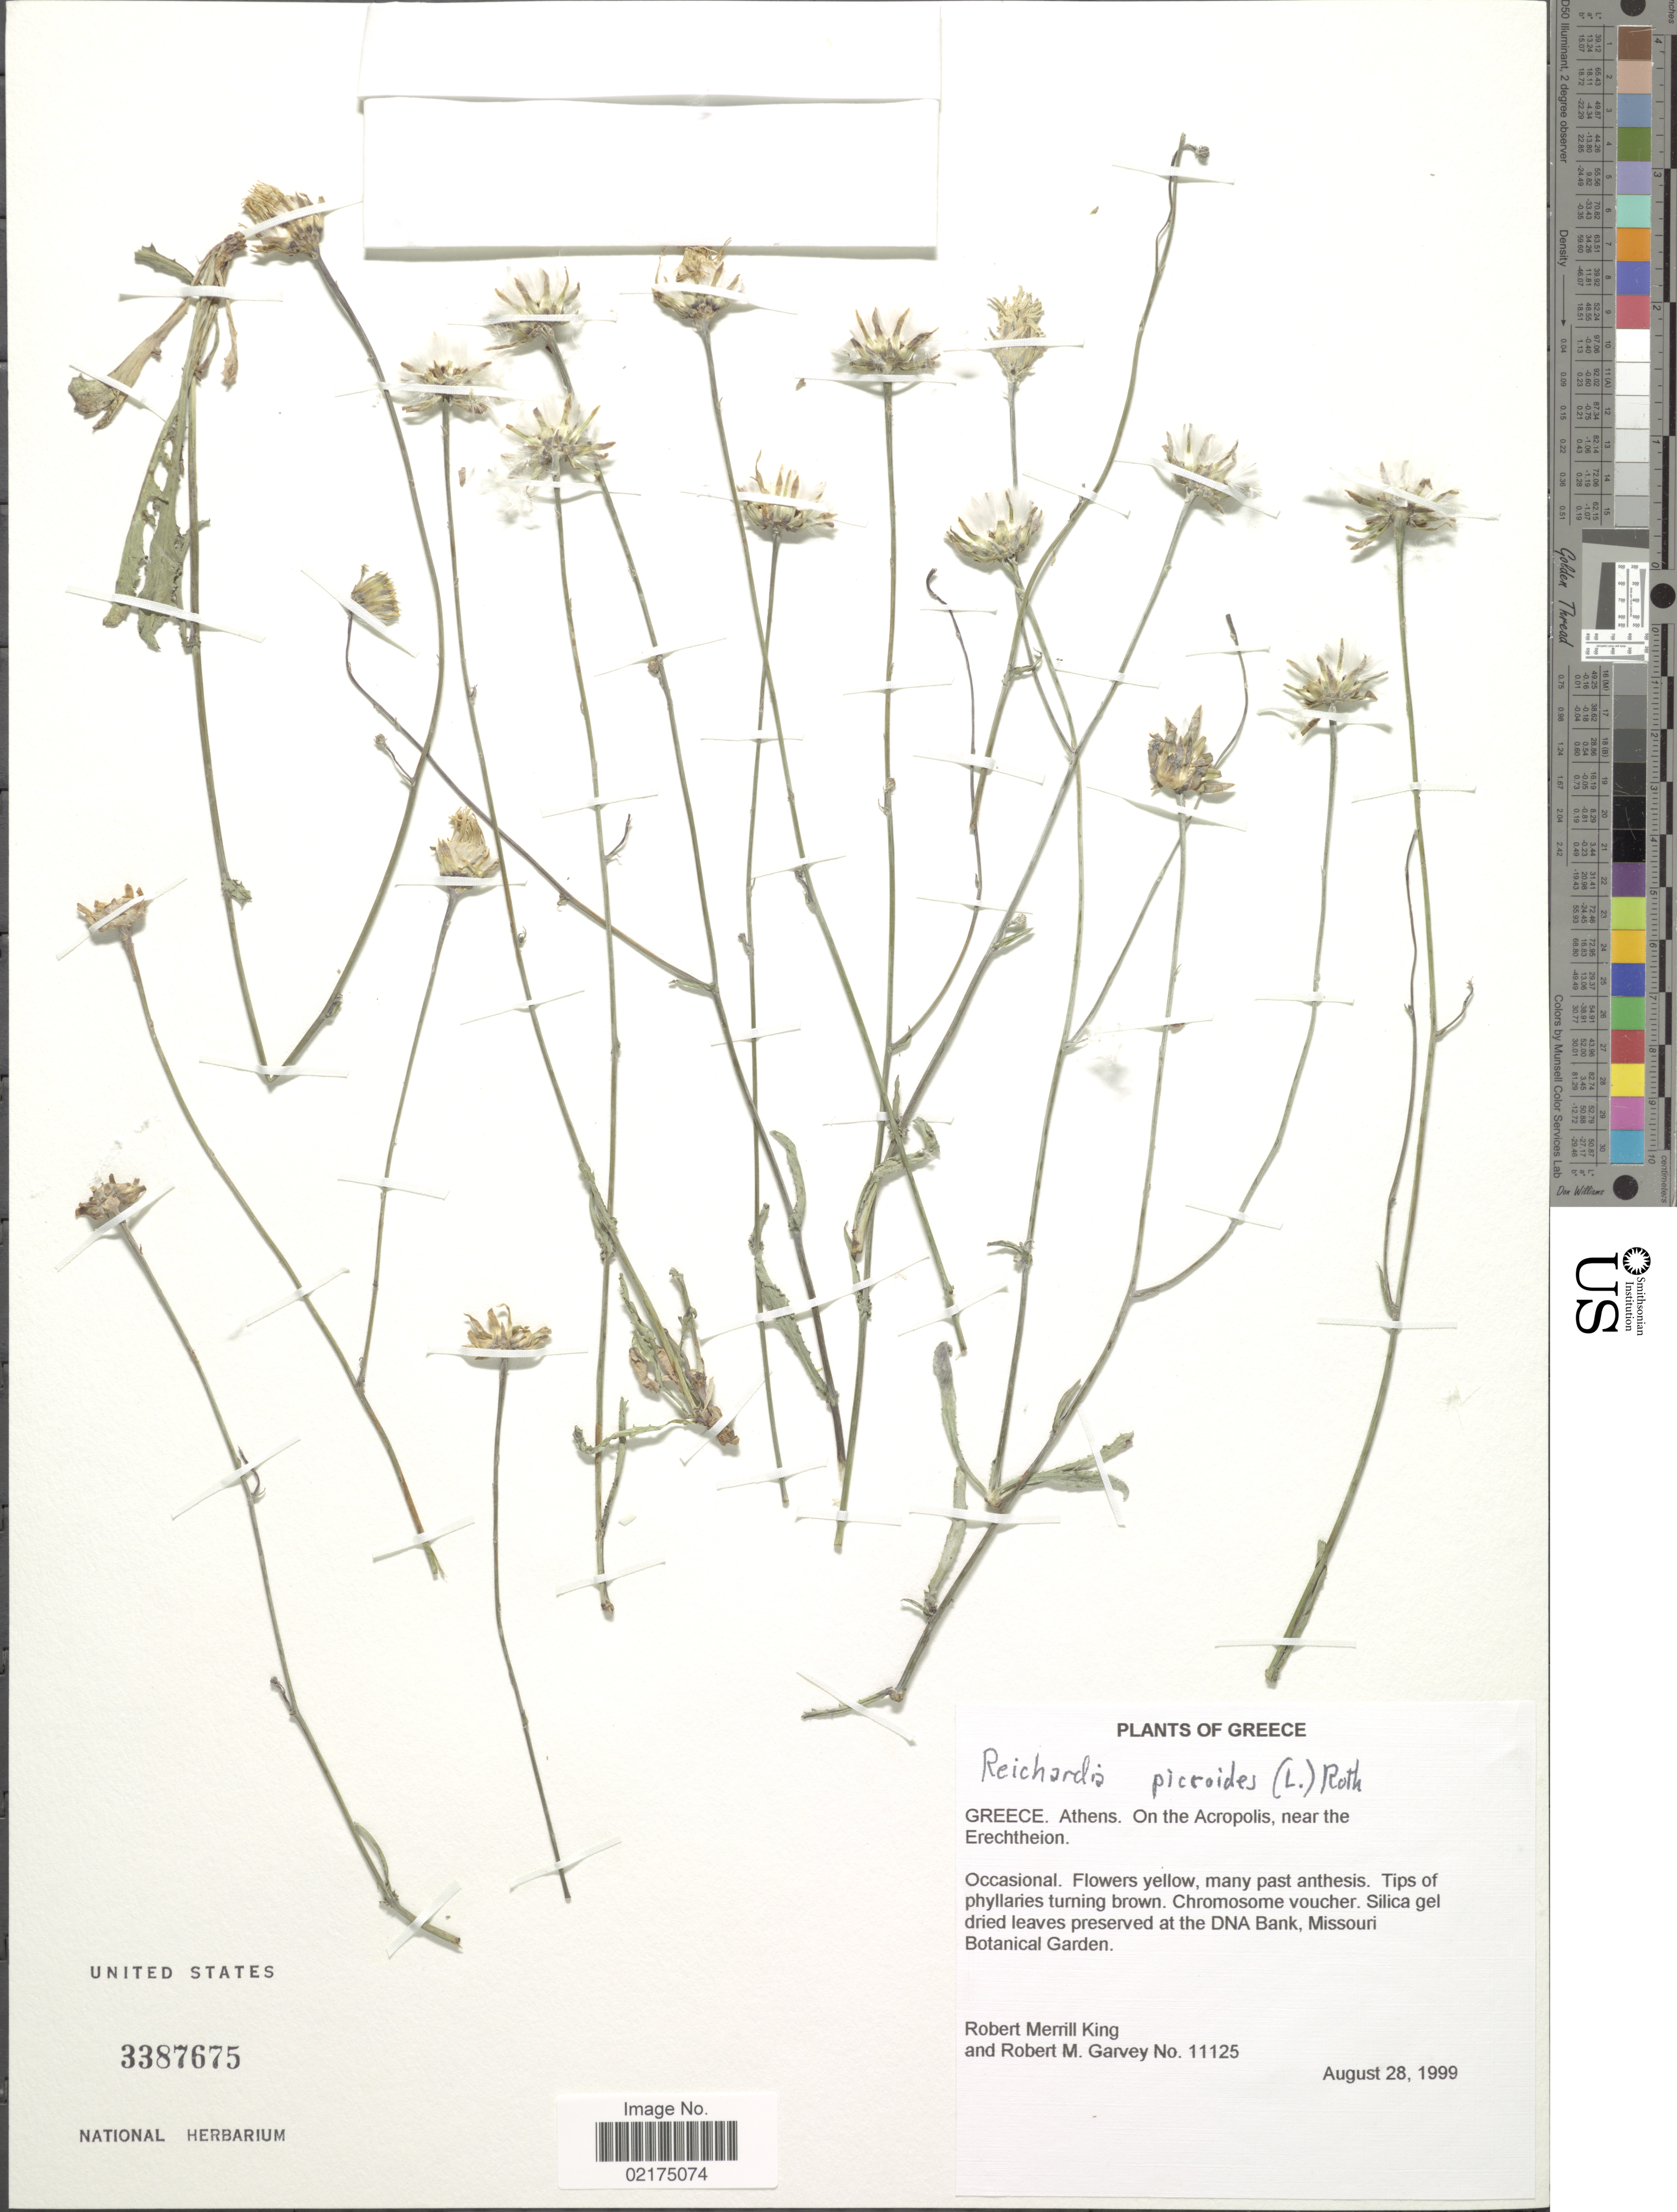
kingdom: Plantae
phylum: Tracheophyta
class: Magnoliopsida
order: Asterales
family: Asteraceae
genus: Reichardia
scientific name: Reichardia picroides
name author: (L.) Roth.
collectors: R. M. King & R. Garvey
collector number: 11125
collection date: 1999-08-28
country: Greece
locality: Athens. On the Acropolis, near the Erechtheion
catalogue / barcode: US 3387675